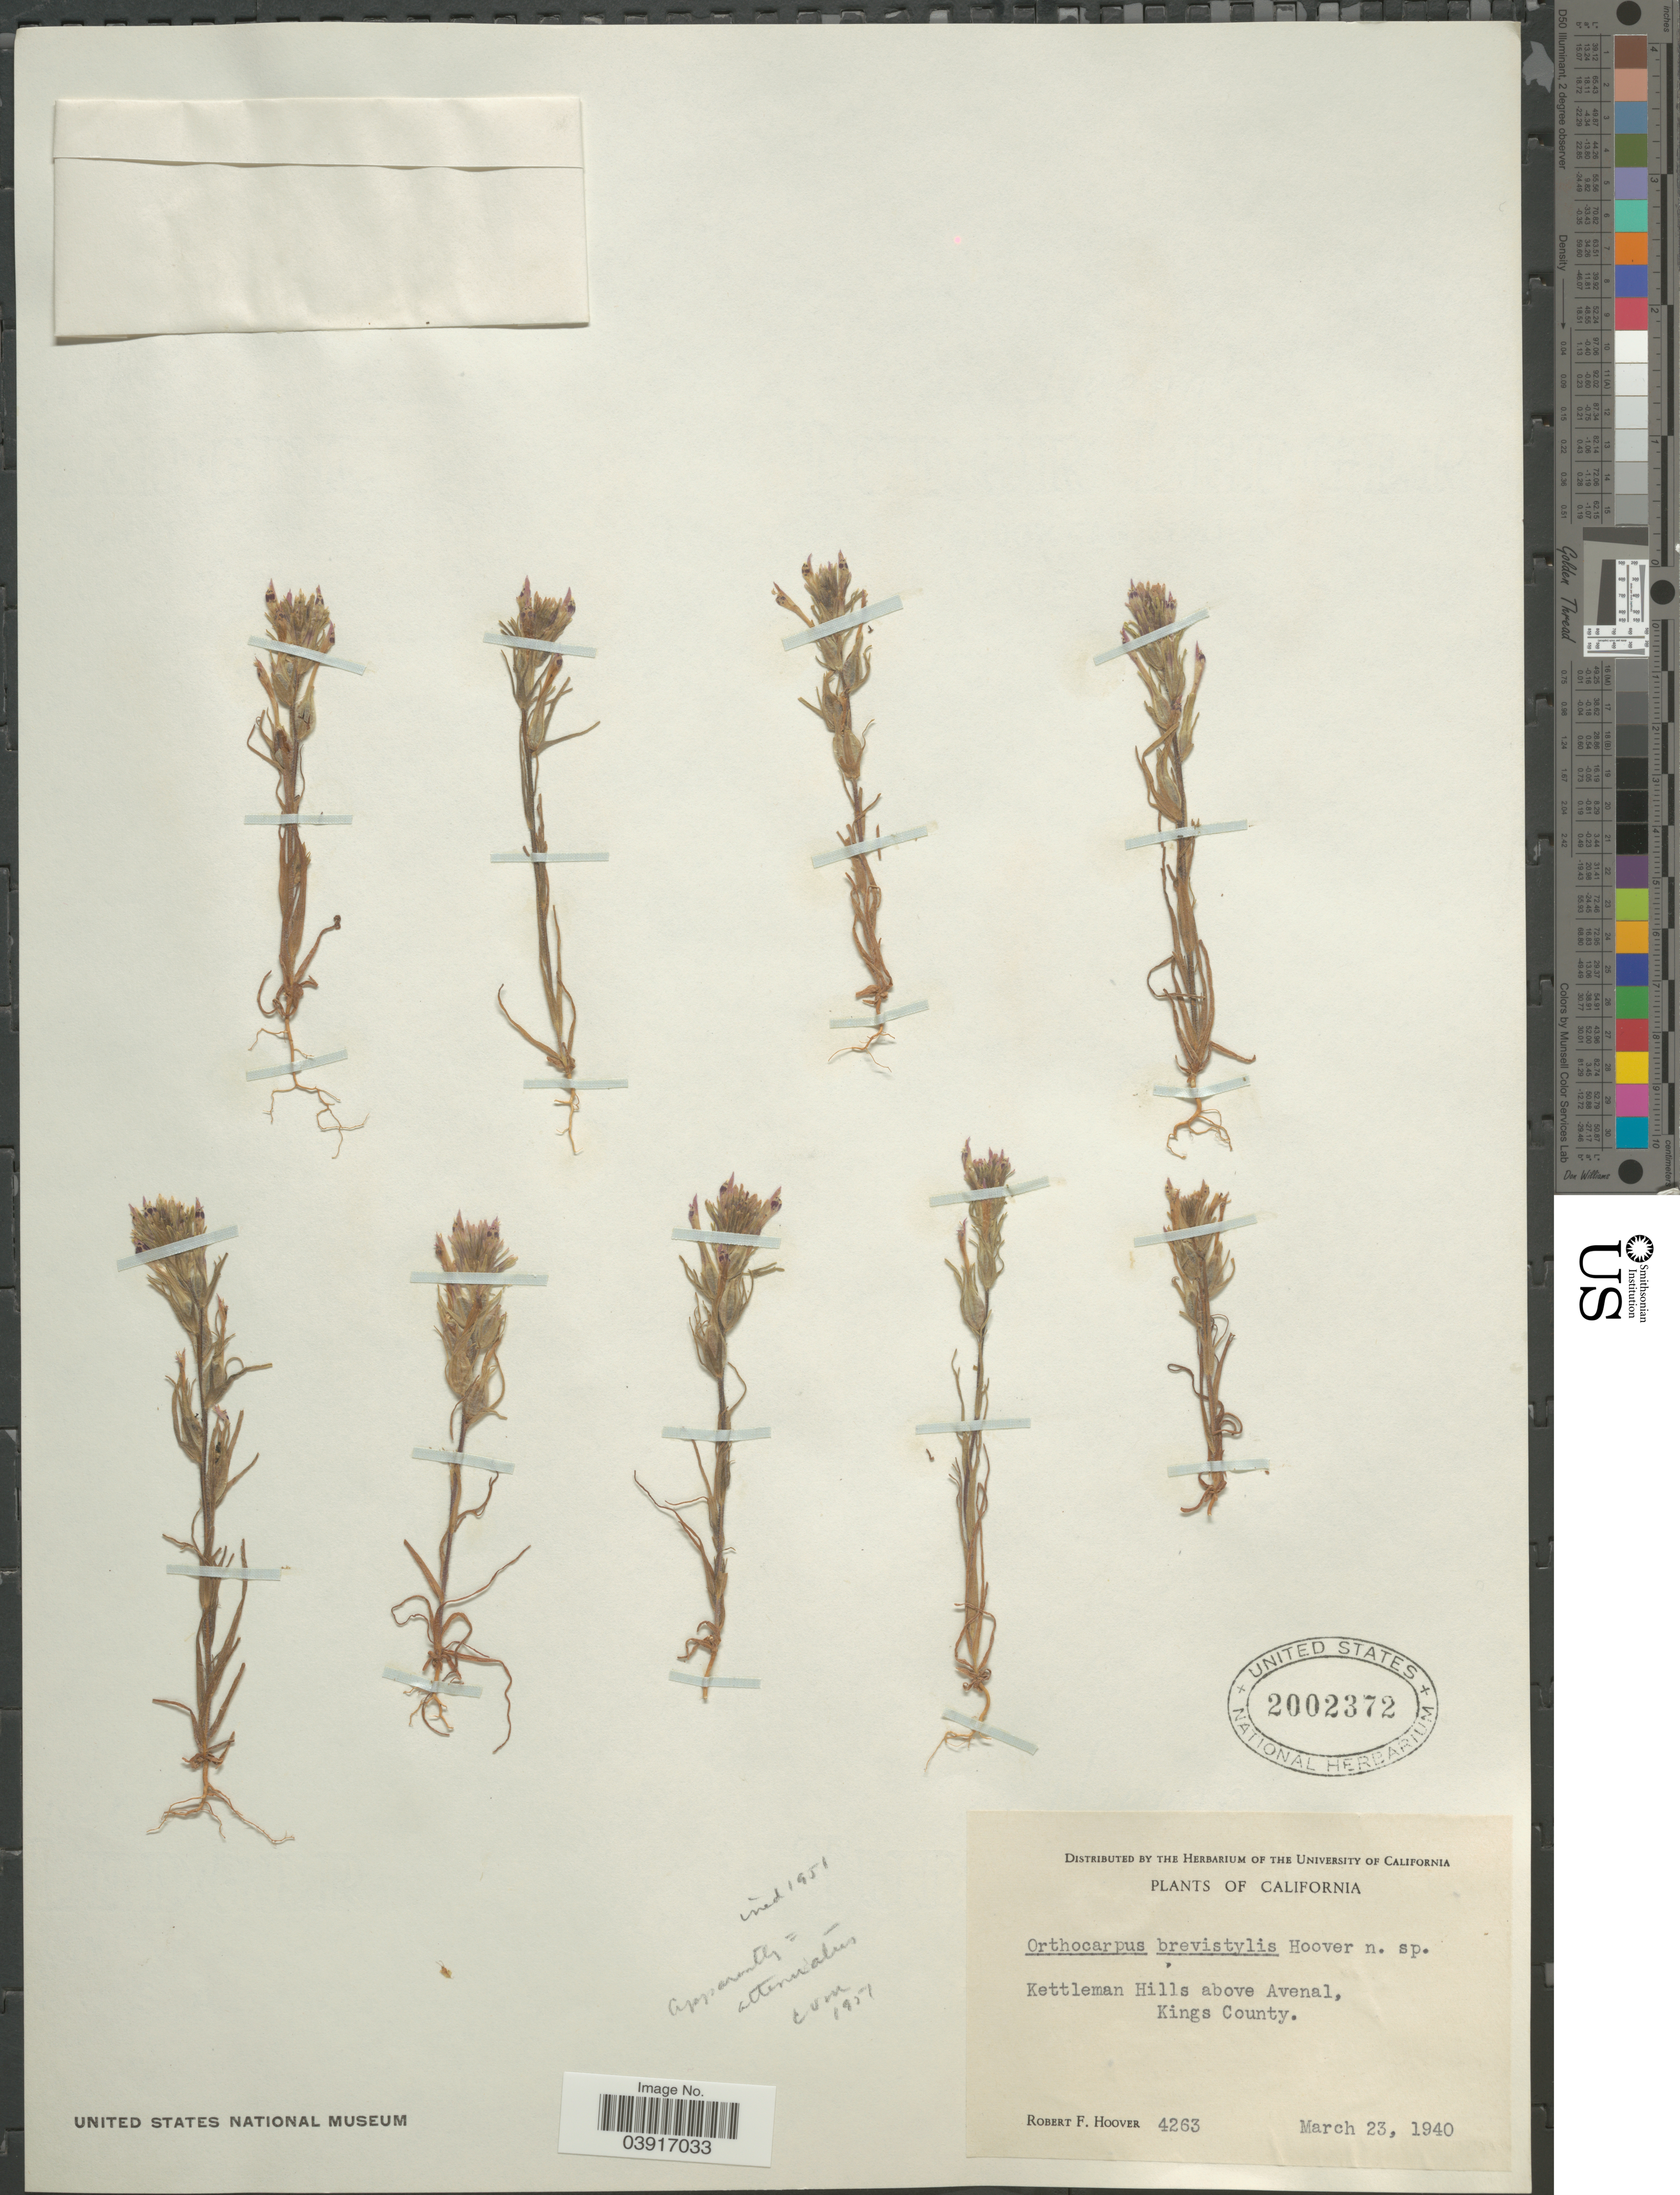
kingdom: Plantae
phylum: Tracheophyta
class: Magnoliopsida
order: Lamiales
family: Orobanchaceae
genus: Orthocarpus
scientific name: Orthocarpus attenuatus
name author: A. Gray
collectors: R. F. Hoover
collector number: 4263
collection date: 1940-03-23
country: United States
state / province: California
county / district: Kings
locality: Kettleman Hills above Avenal, Kings County.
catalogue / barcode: US 2002372